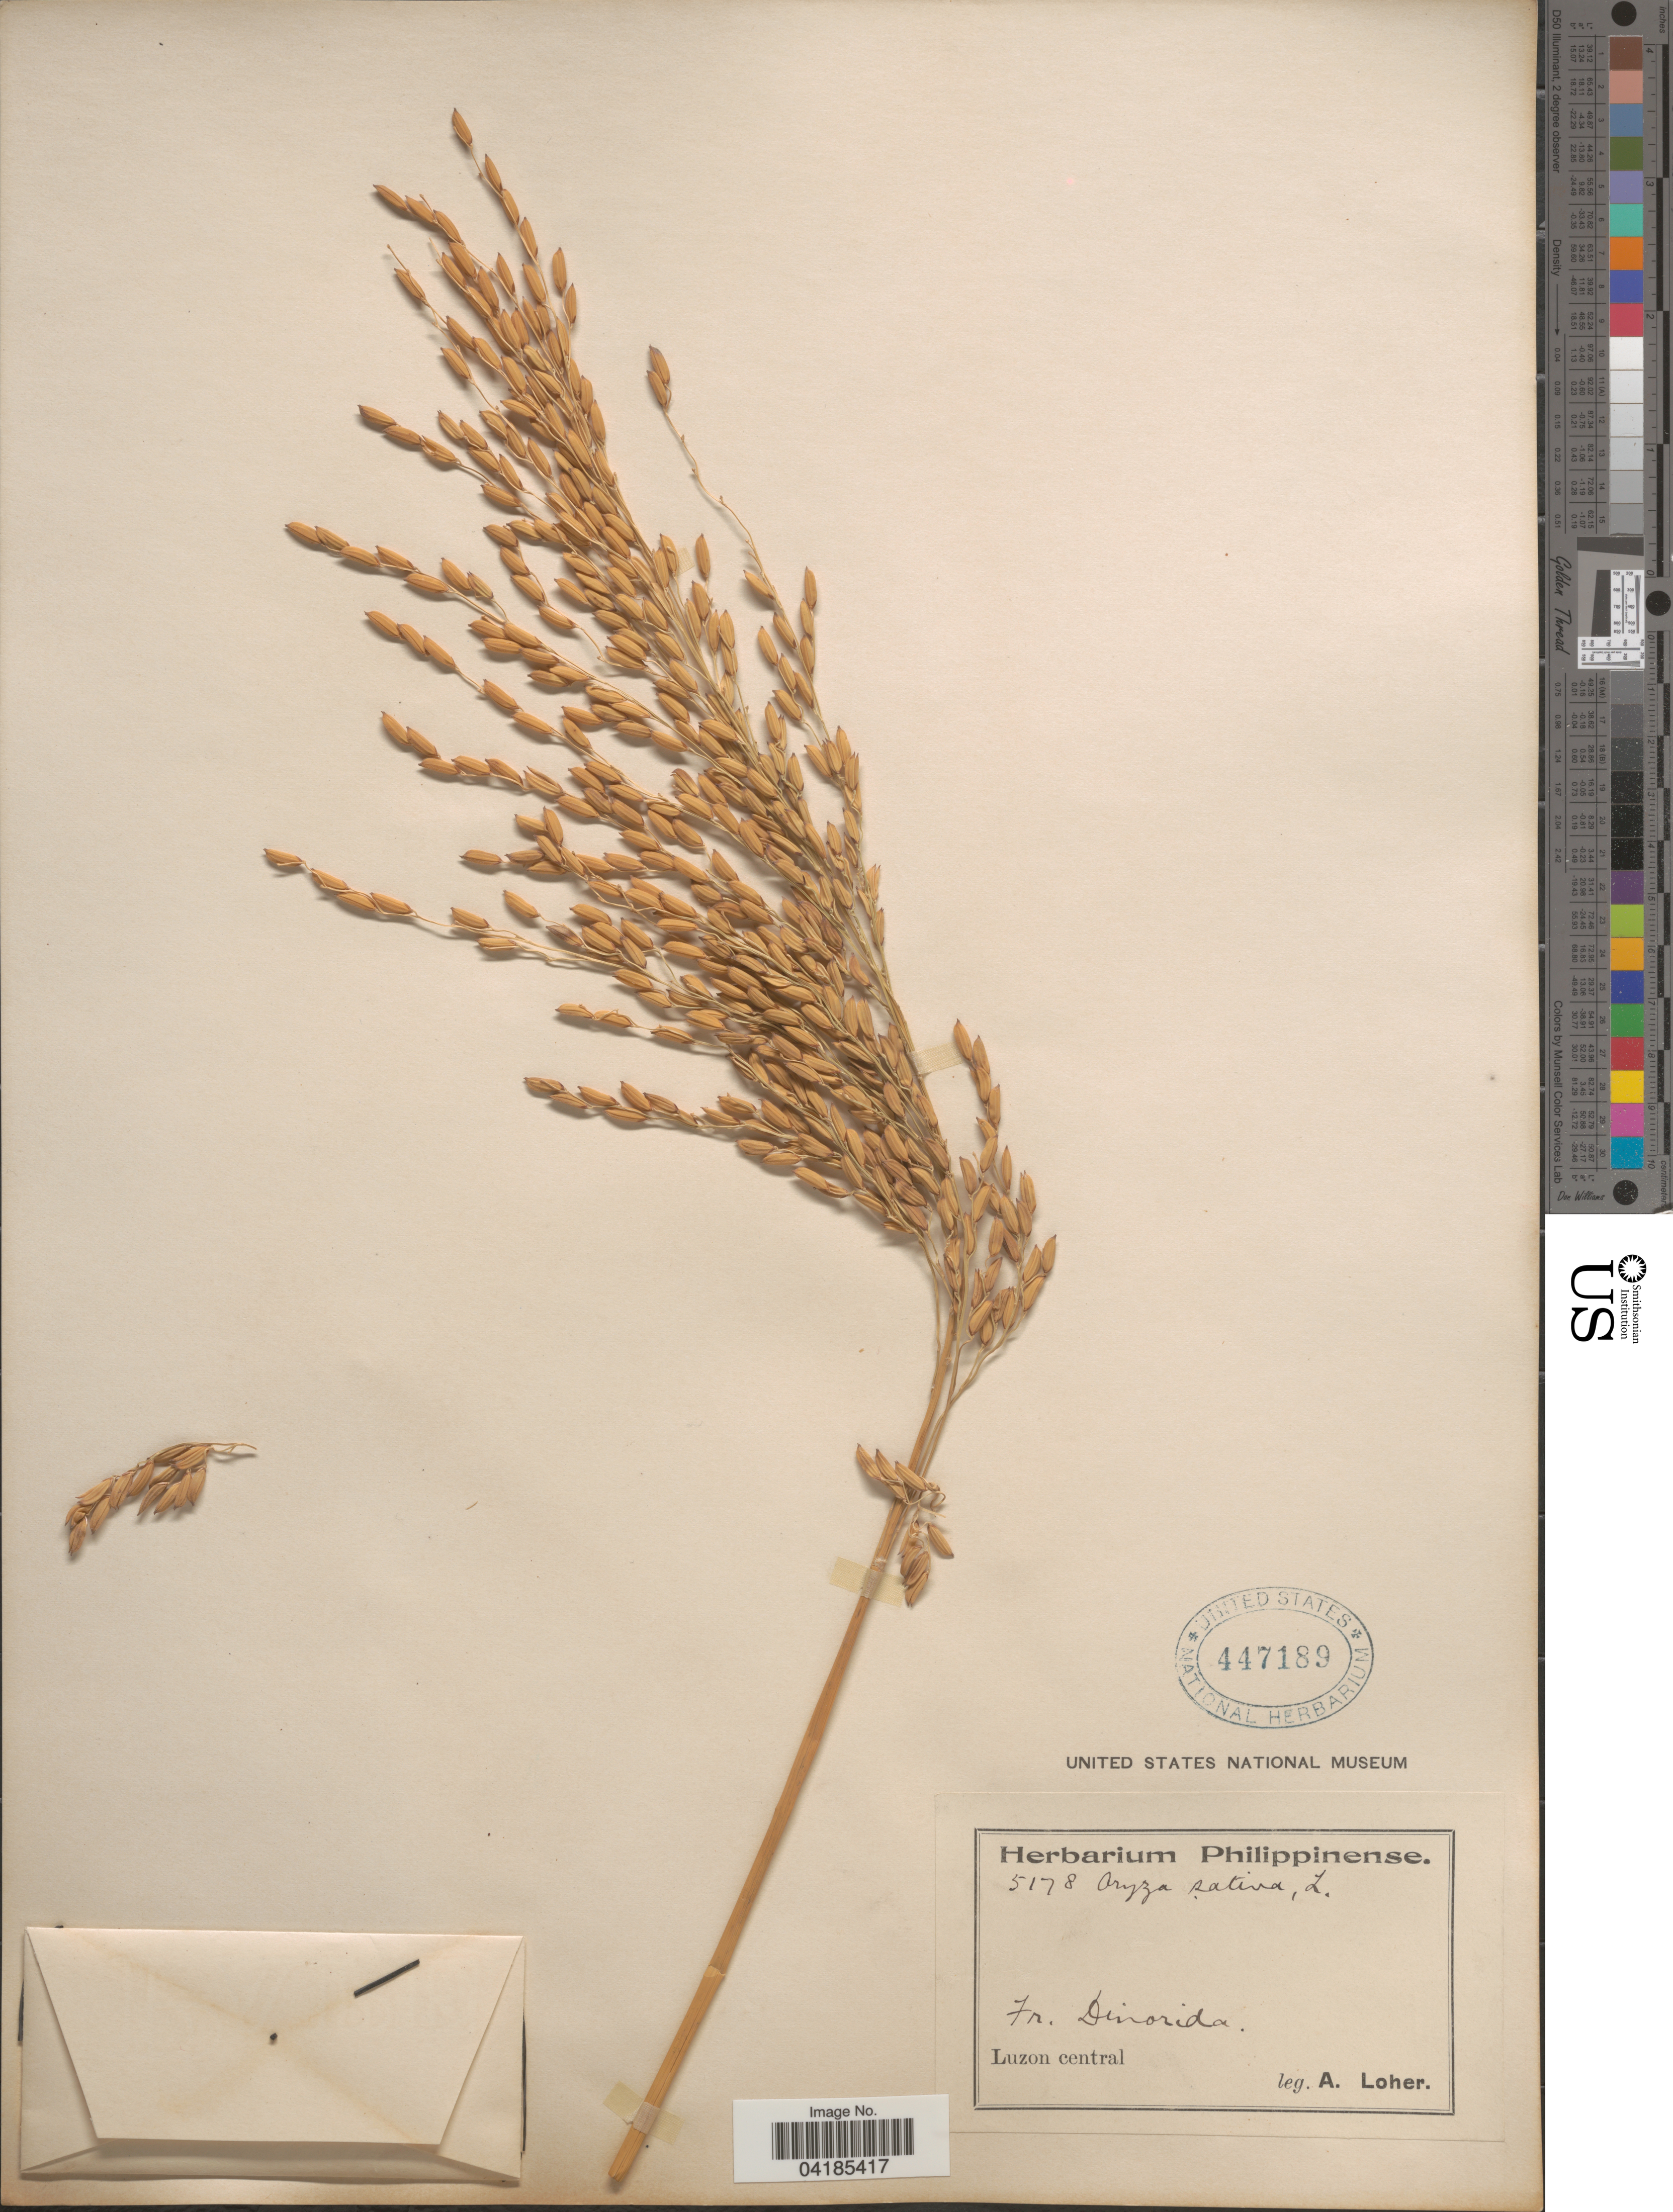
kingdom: Plantae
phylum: Tracheophyta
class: Liliopsida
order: Poales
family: Poaceae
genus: Oryza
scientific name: Oryza sativa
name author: L.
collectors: A. Loher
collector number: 5178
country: Philippines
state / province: Central Luzon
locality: Fr. Dinorida. Luzon central.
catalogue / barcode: US 447189